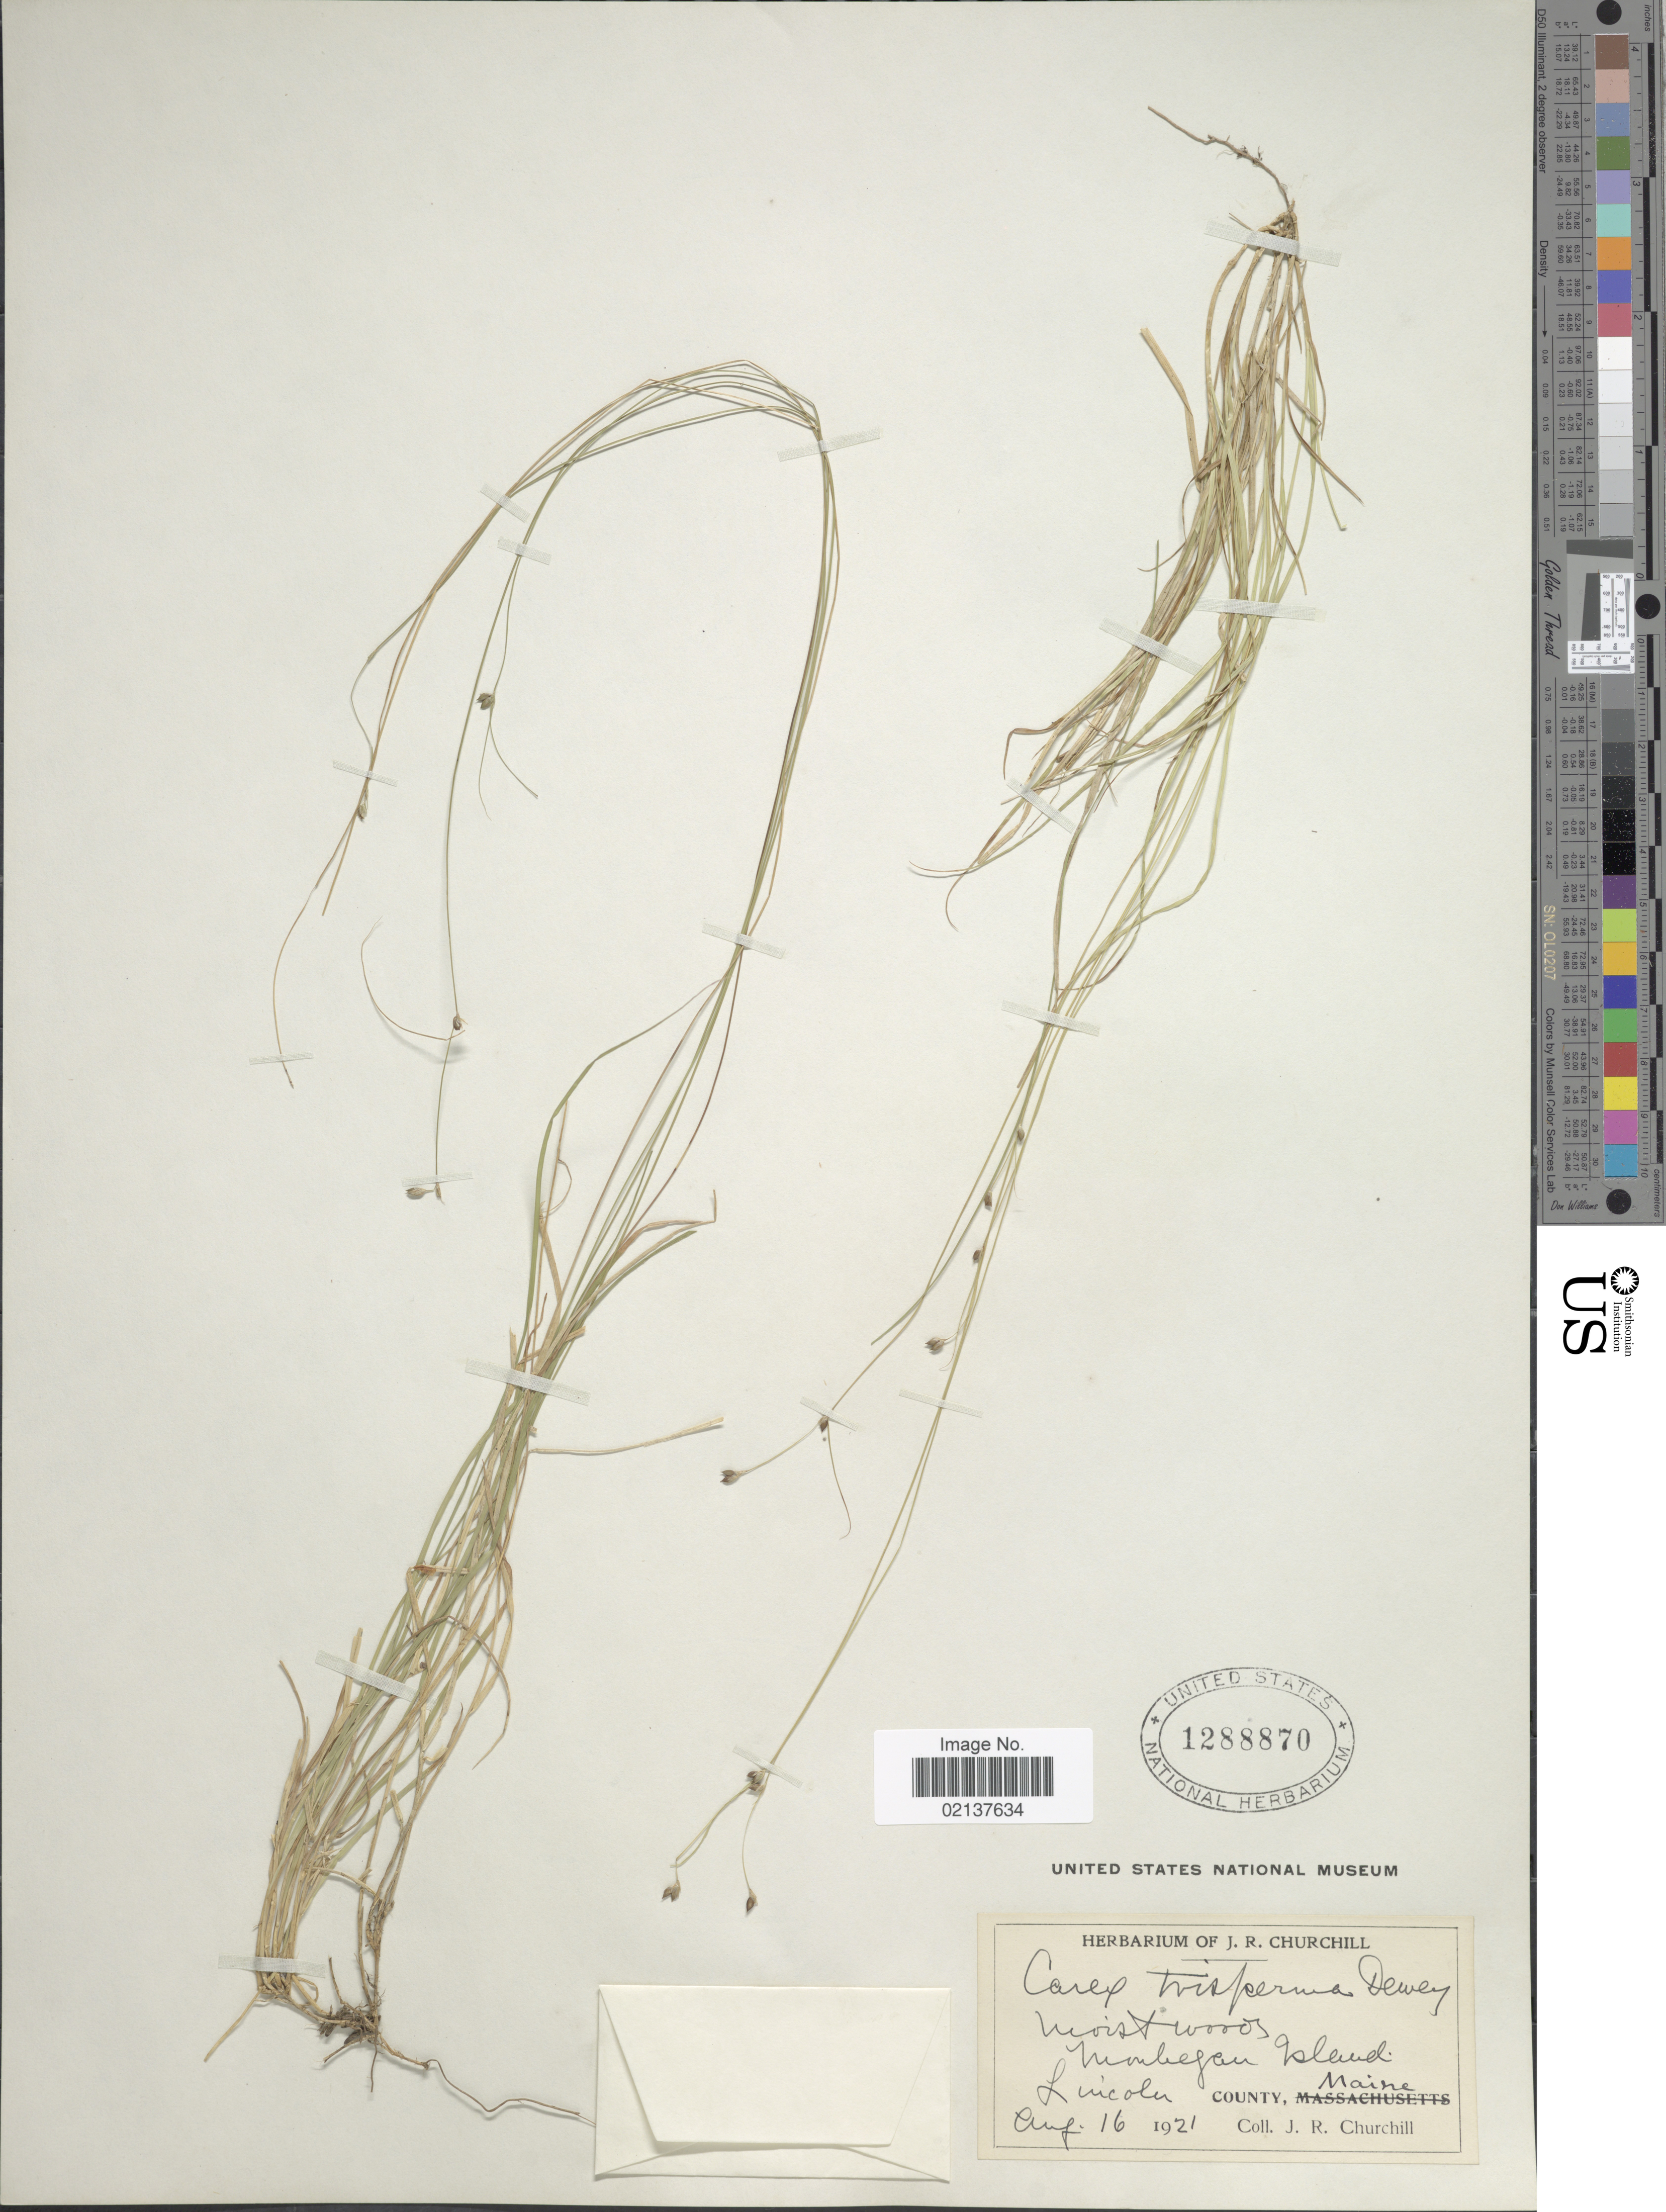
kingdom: Plantae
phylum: Tracheophyta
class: Liliopsida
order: Poales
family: Cyperaceae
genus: Carex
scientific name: Carex trisperma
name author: Dewey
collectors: J. Churchill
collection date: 1921-08-16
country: United States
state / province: Maine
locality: Monhegan Island, Lincoln County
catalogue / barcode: US 1288870